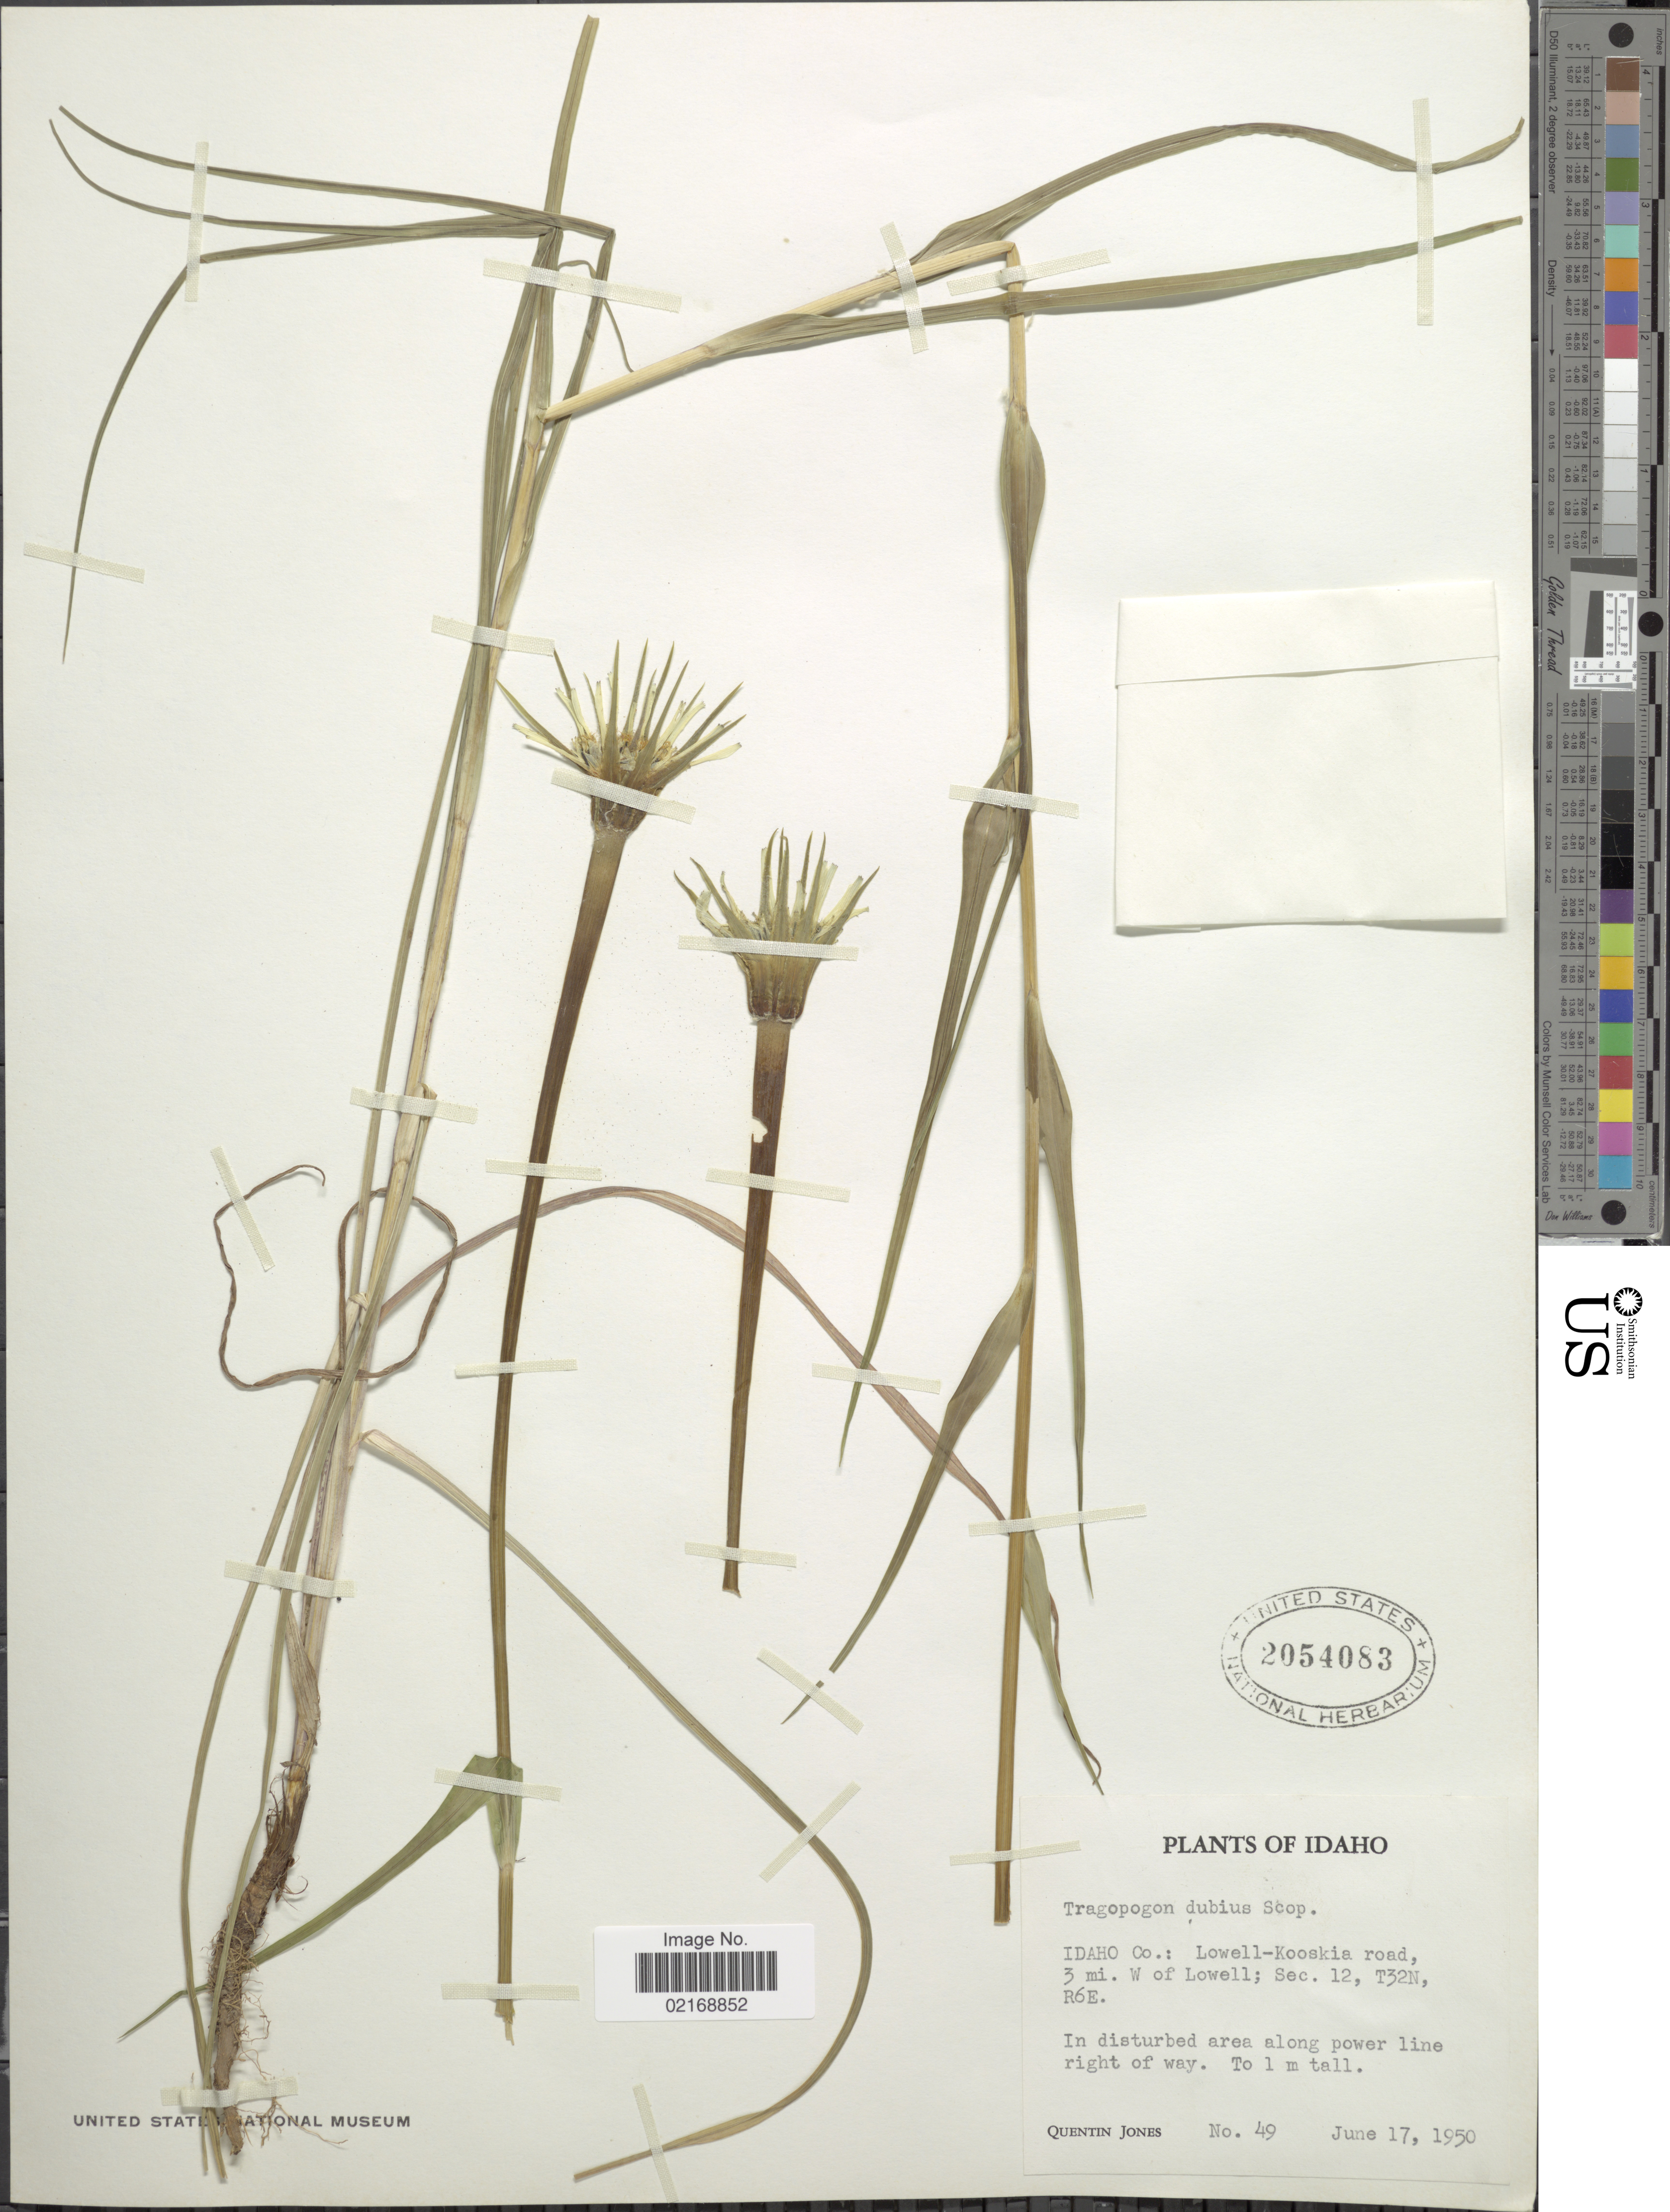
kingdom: Plantae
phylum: Tracheophyta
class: Magnoliopsida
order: Asterales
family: Asteraceae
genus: Tragopogon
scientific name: Tragopogon dubius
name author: Scop.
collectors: Q. Jones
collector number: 49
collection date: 1950-06-17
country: United States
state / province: Idaho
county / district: Idaho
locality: L Lowell-Kooskia road, 3 mi. W of Lowell; Sec. 12, T32N, R6E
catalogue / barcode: US 2054083